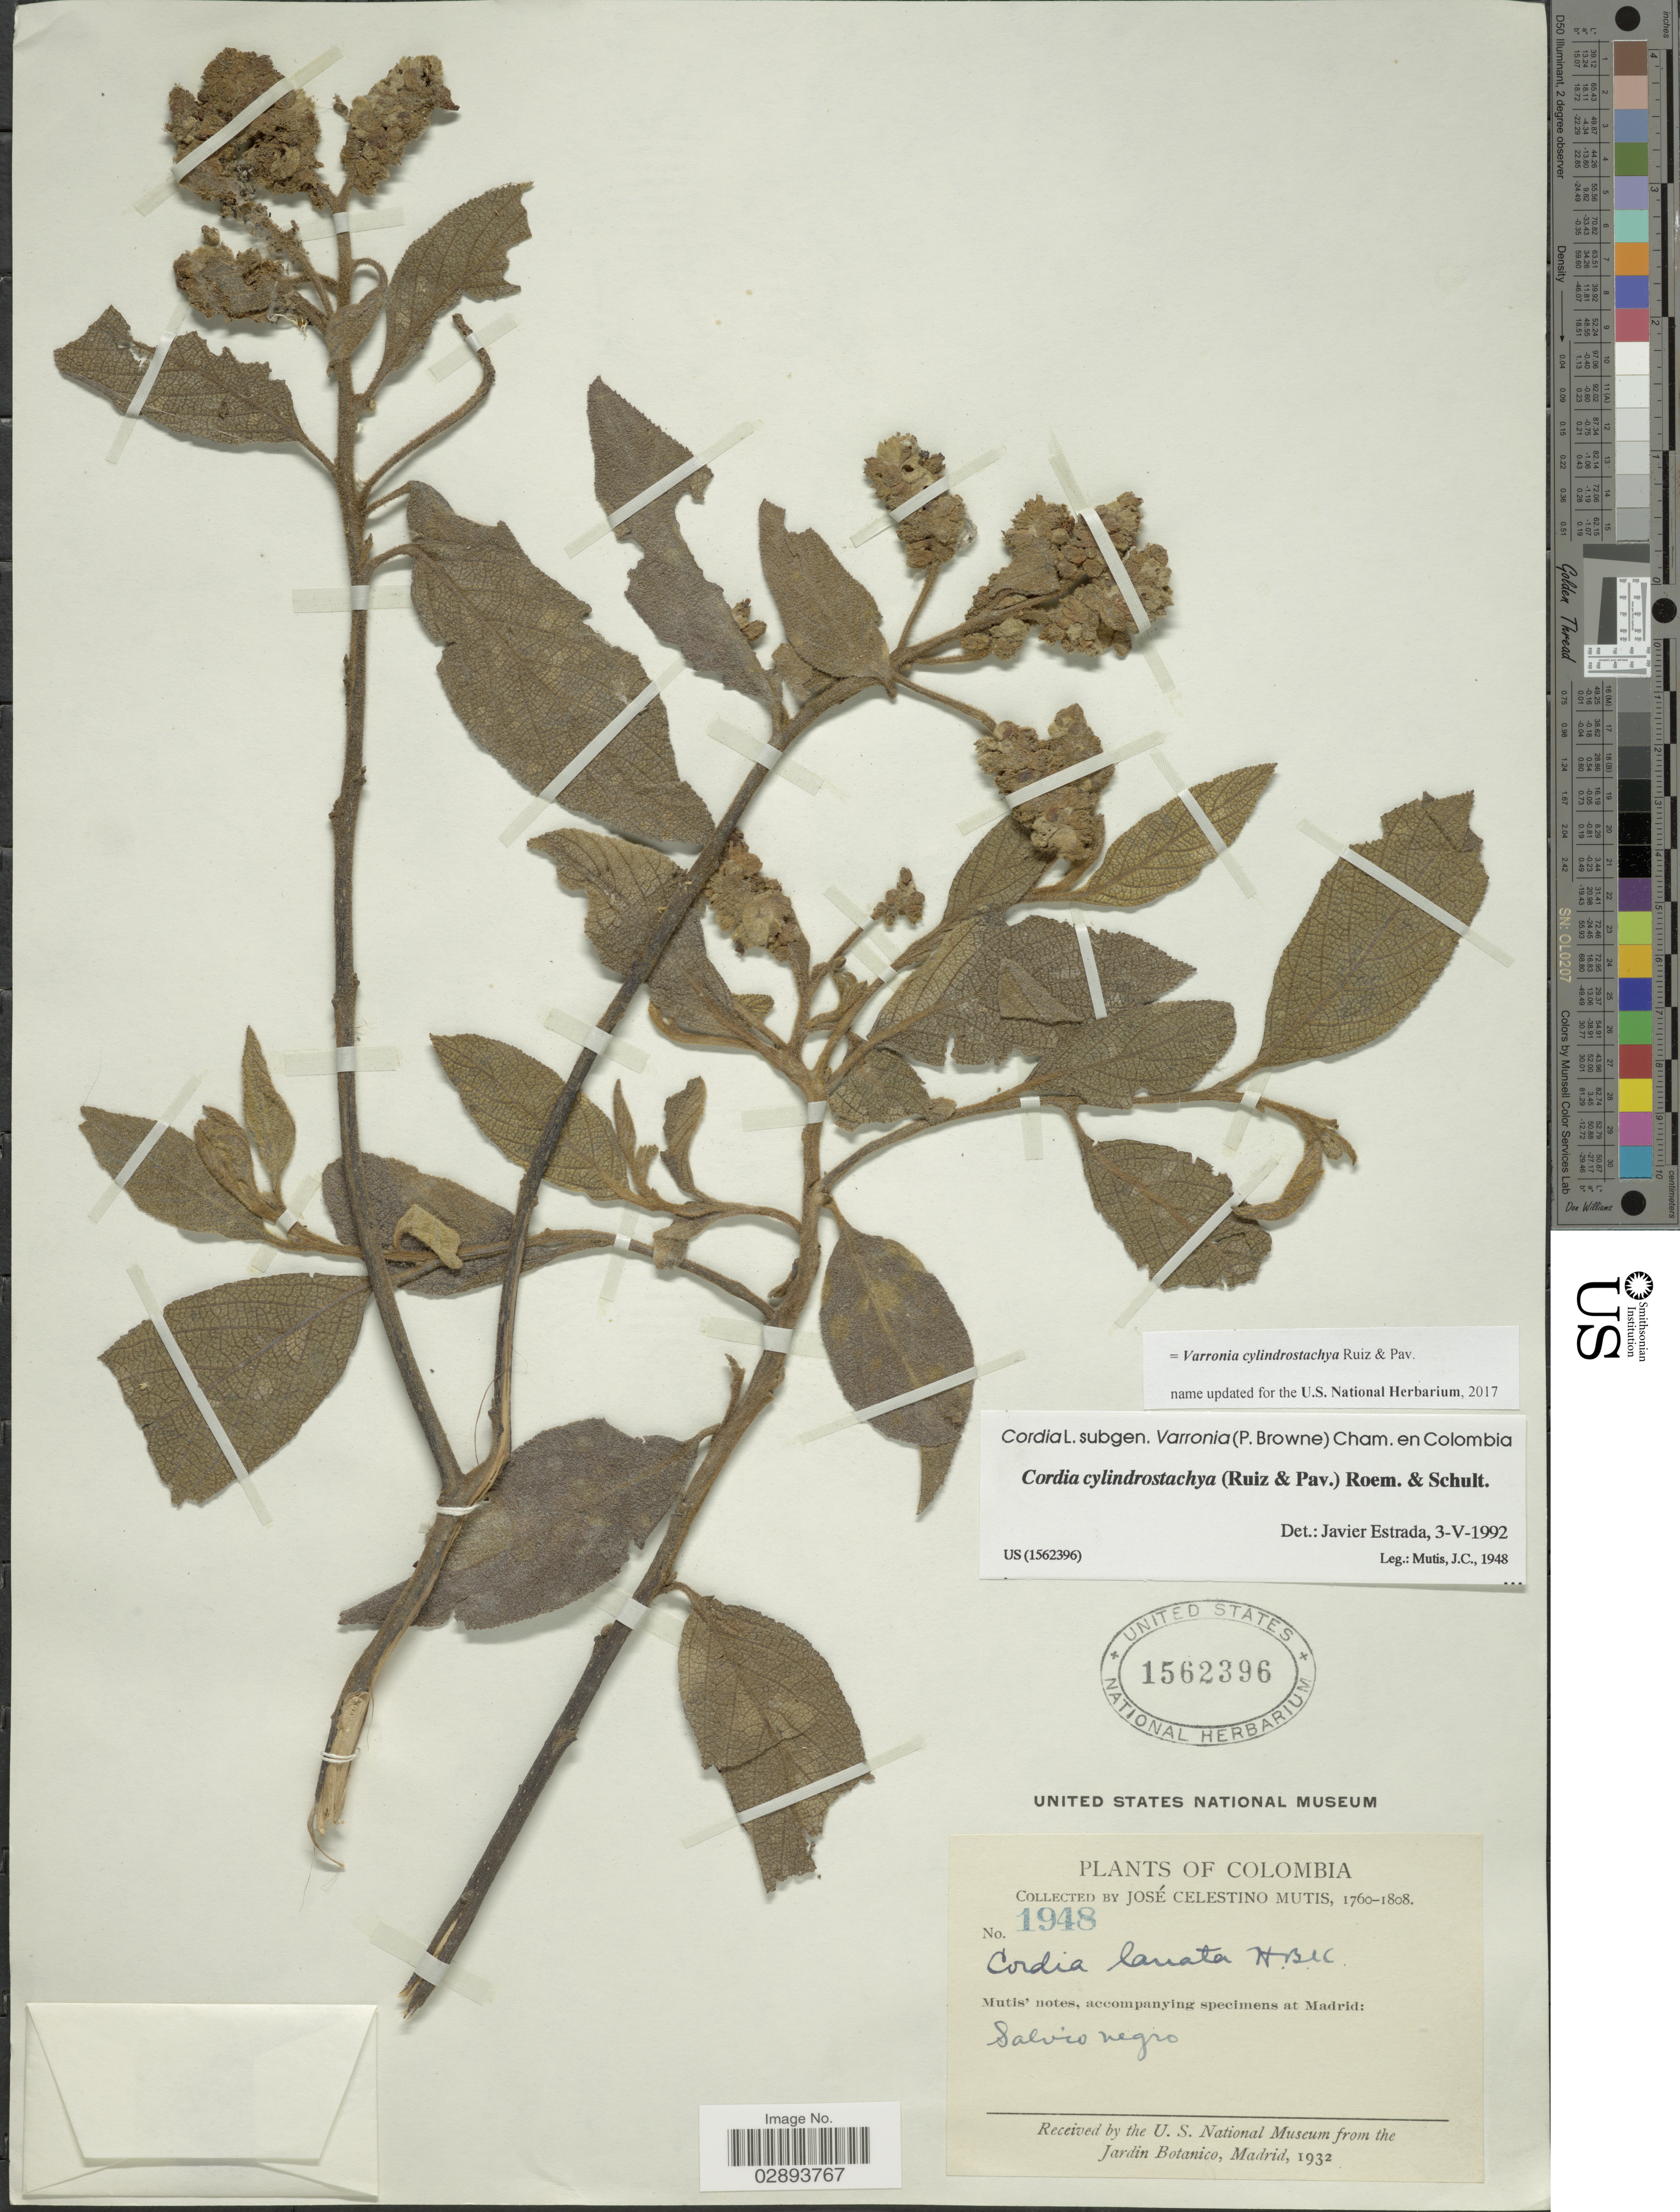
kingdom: Plantae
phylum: Tracheophyta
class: Magnoliopsida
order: Boraginales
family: Cordiaceae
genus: Varronia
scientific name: Varronia cylindrostachya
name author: Ruiz & Pav.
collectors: J. C. B. Mutis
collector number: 1948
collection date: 1760/1808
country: Colombia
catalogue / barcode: US 1562396